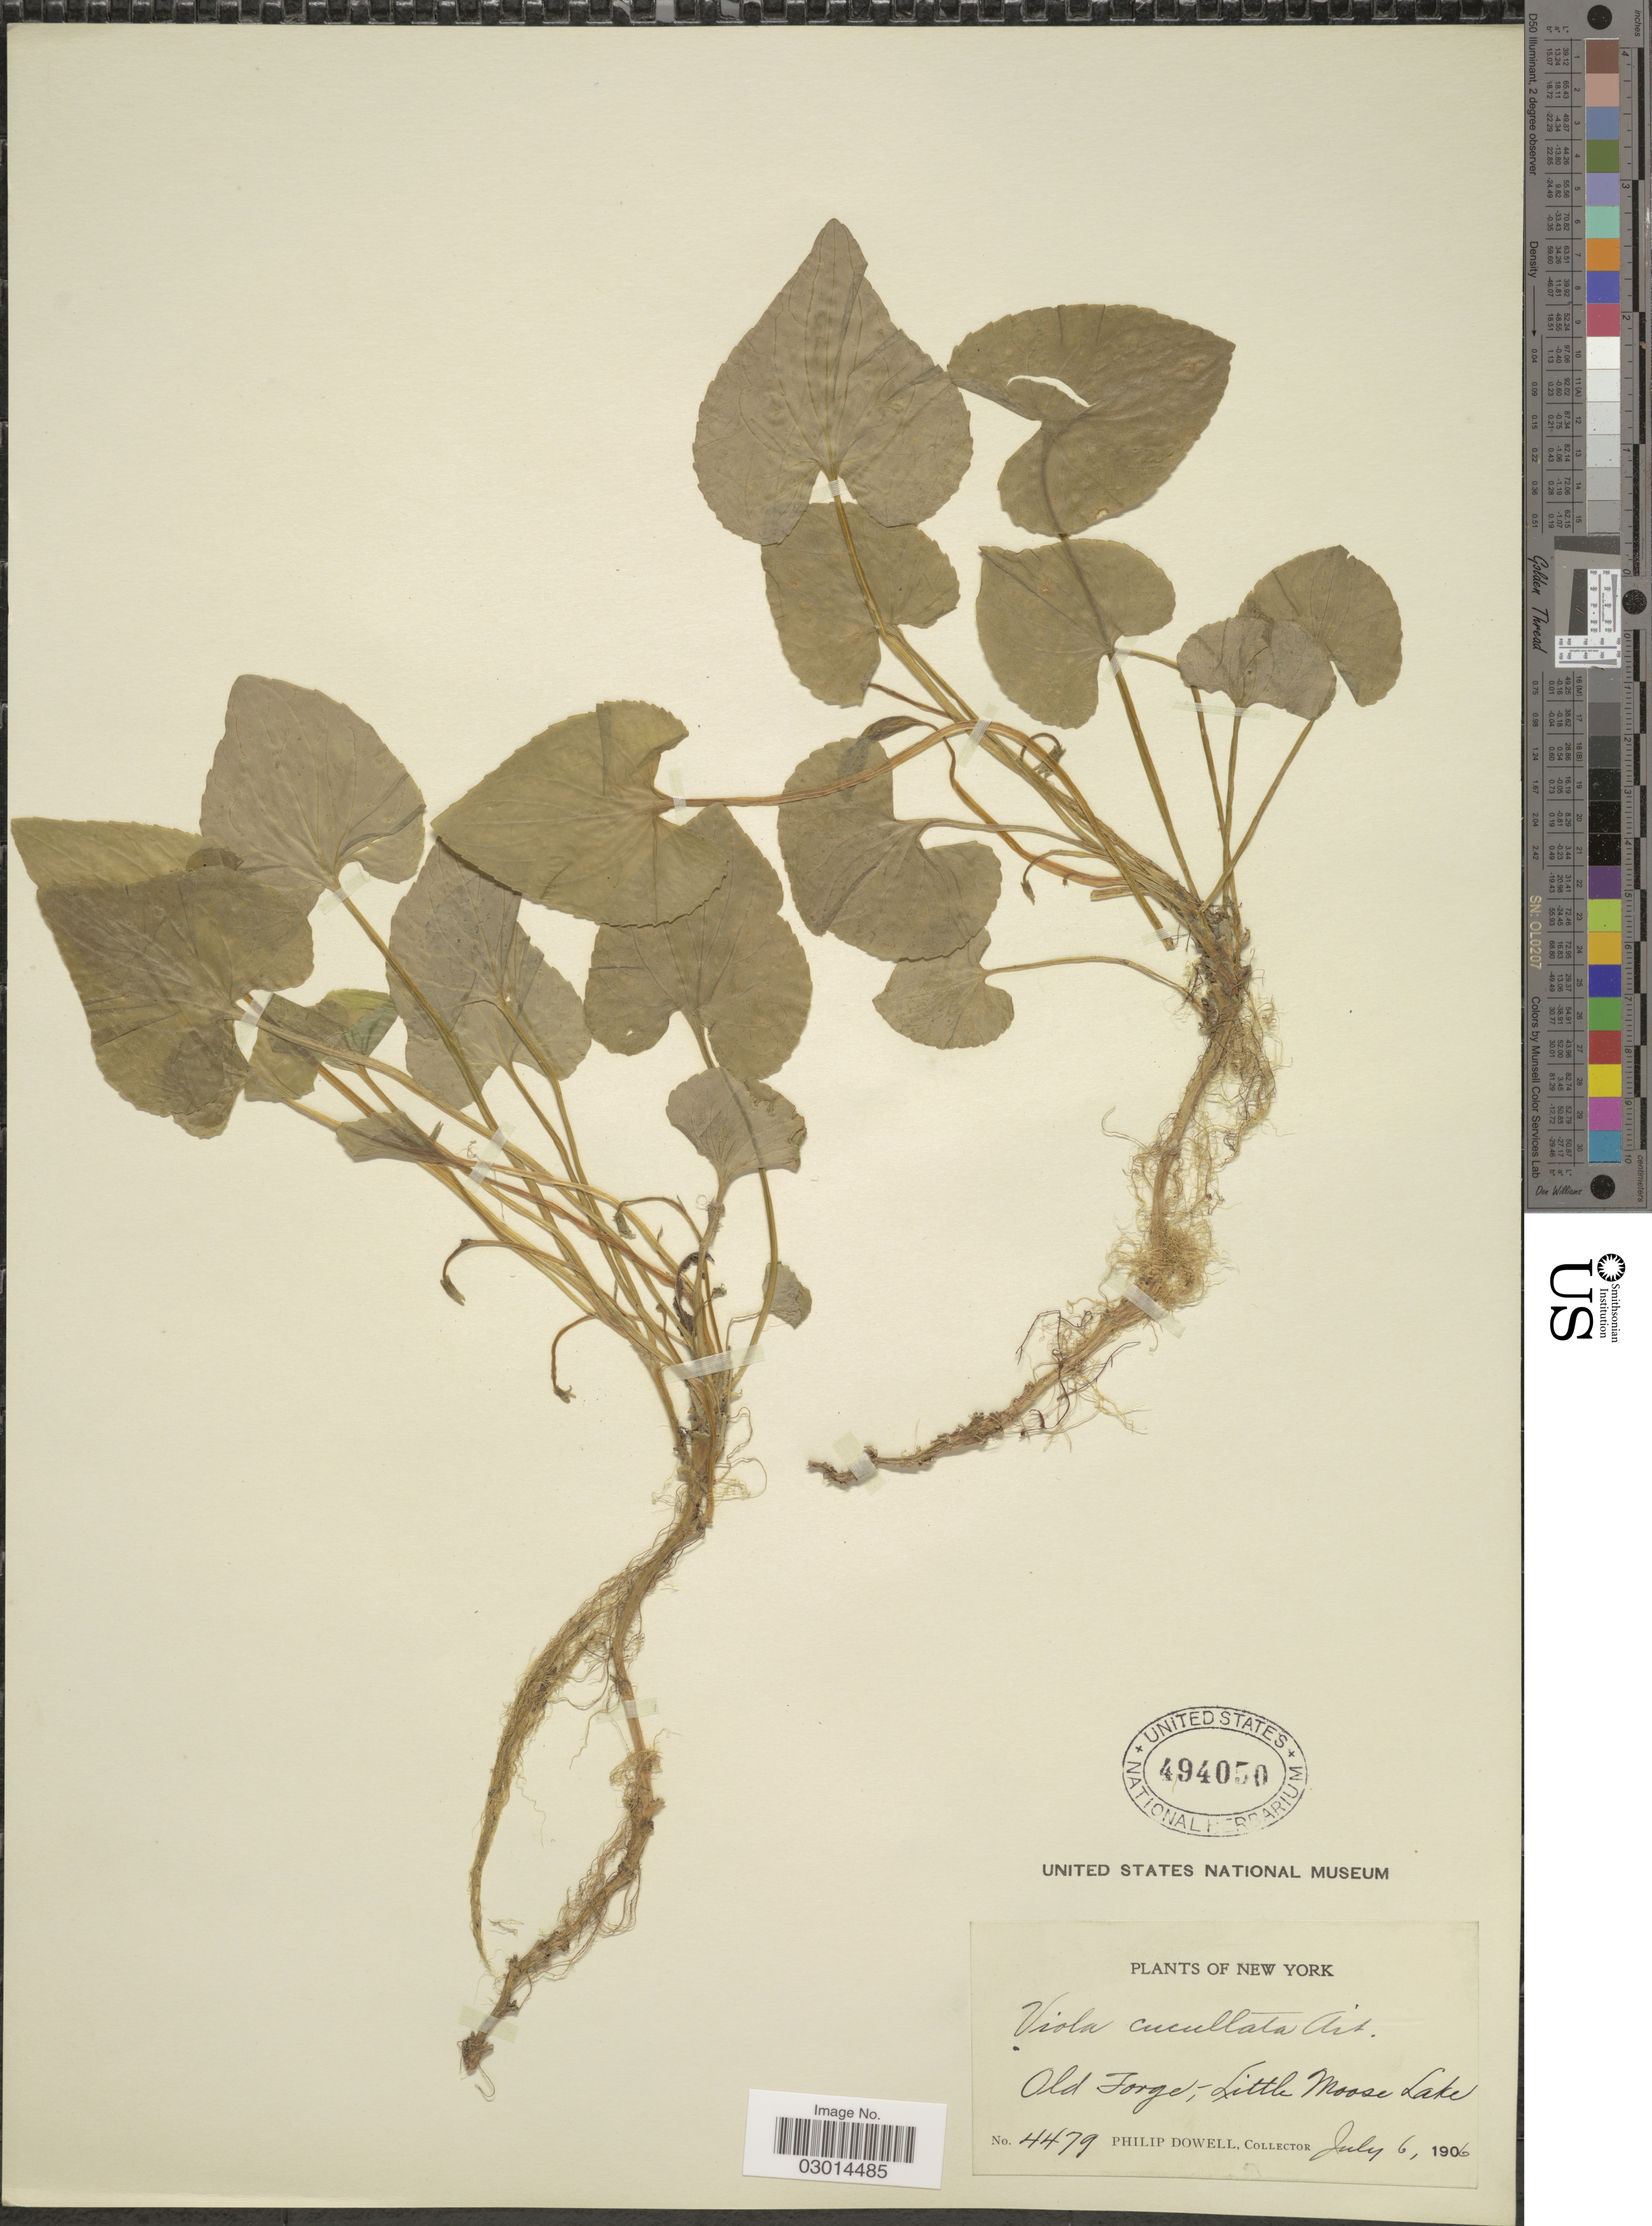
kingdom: Plantae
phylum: Tracheophyta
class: Magnoliopsida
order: Malpighiales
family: Violaceae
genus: Viola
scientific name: Viola cucullata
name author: Aiton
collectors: P. Dowell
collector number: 4479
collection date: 1906-07-06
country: United States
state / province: New York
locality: Old Forge, Little Moose Lake.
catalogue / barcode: US 494050